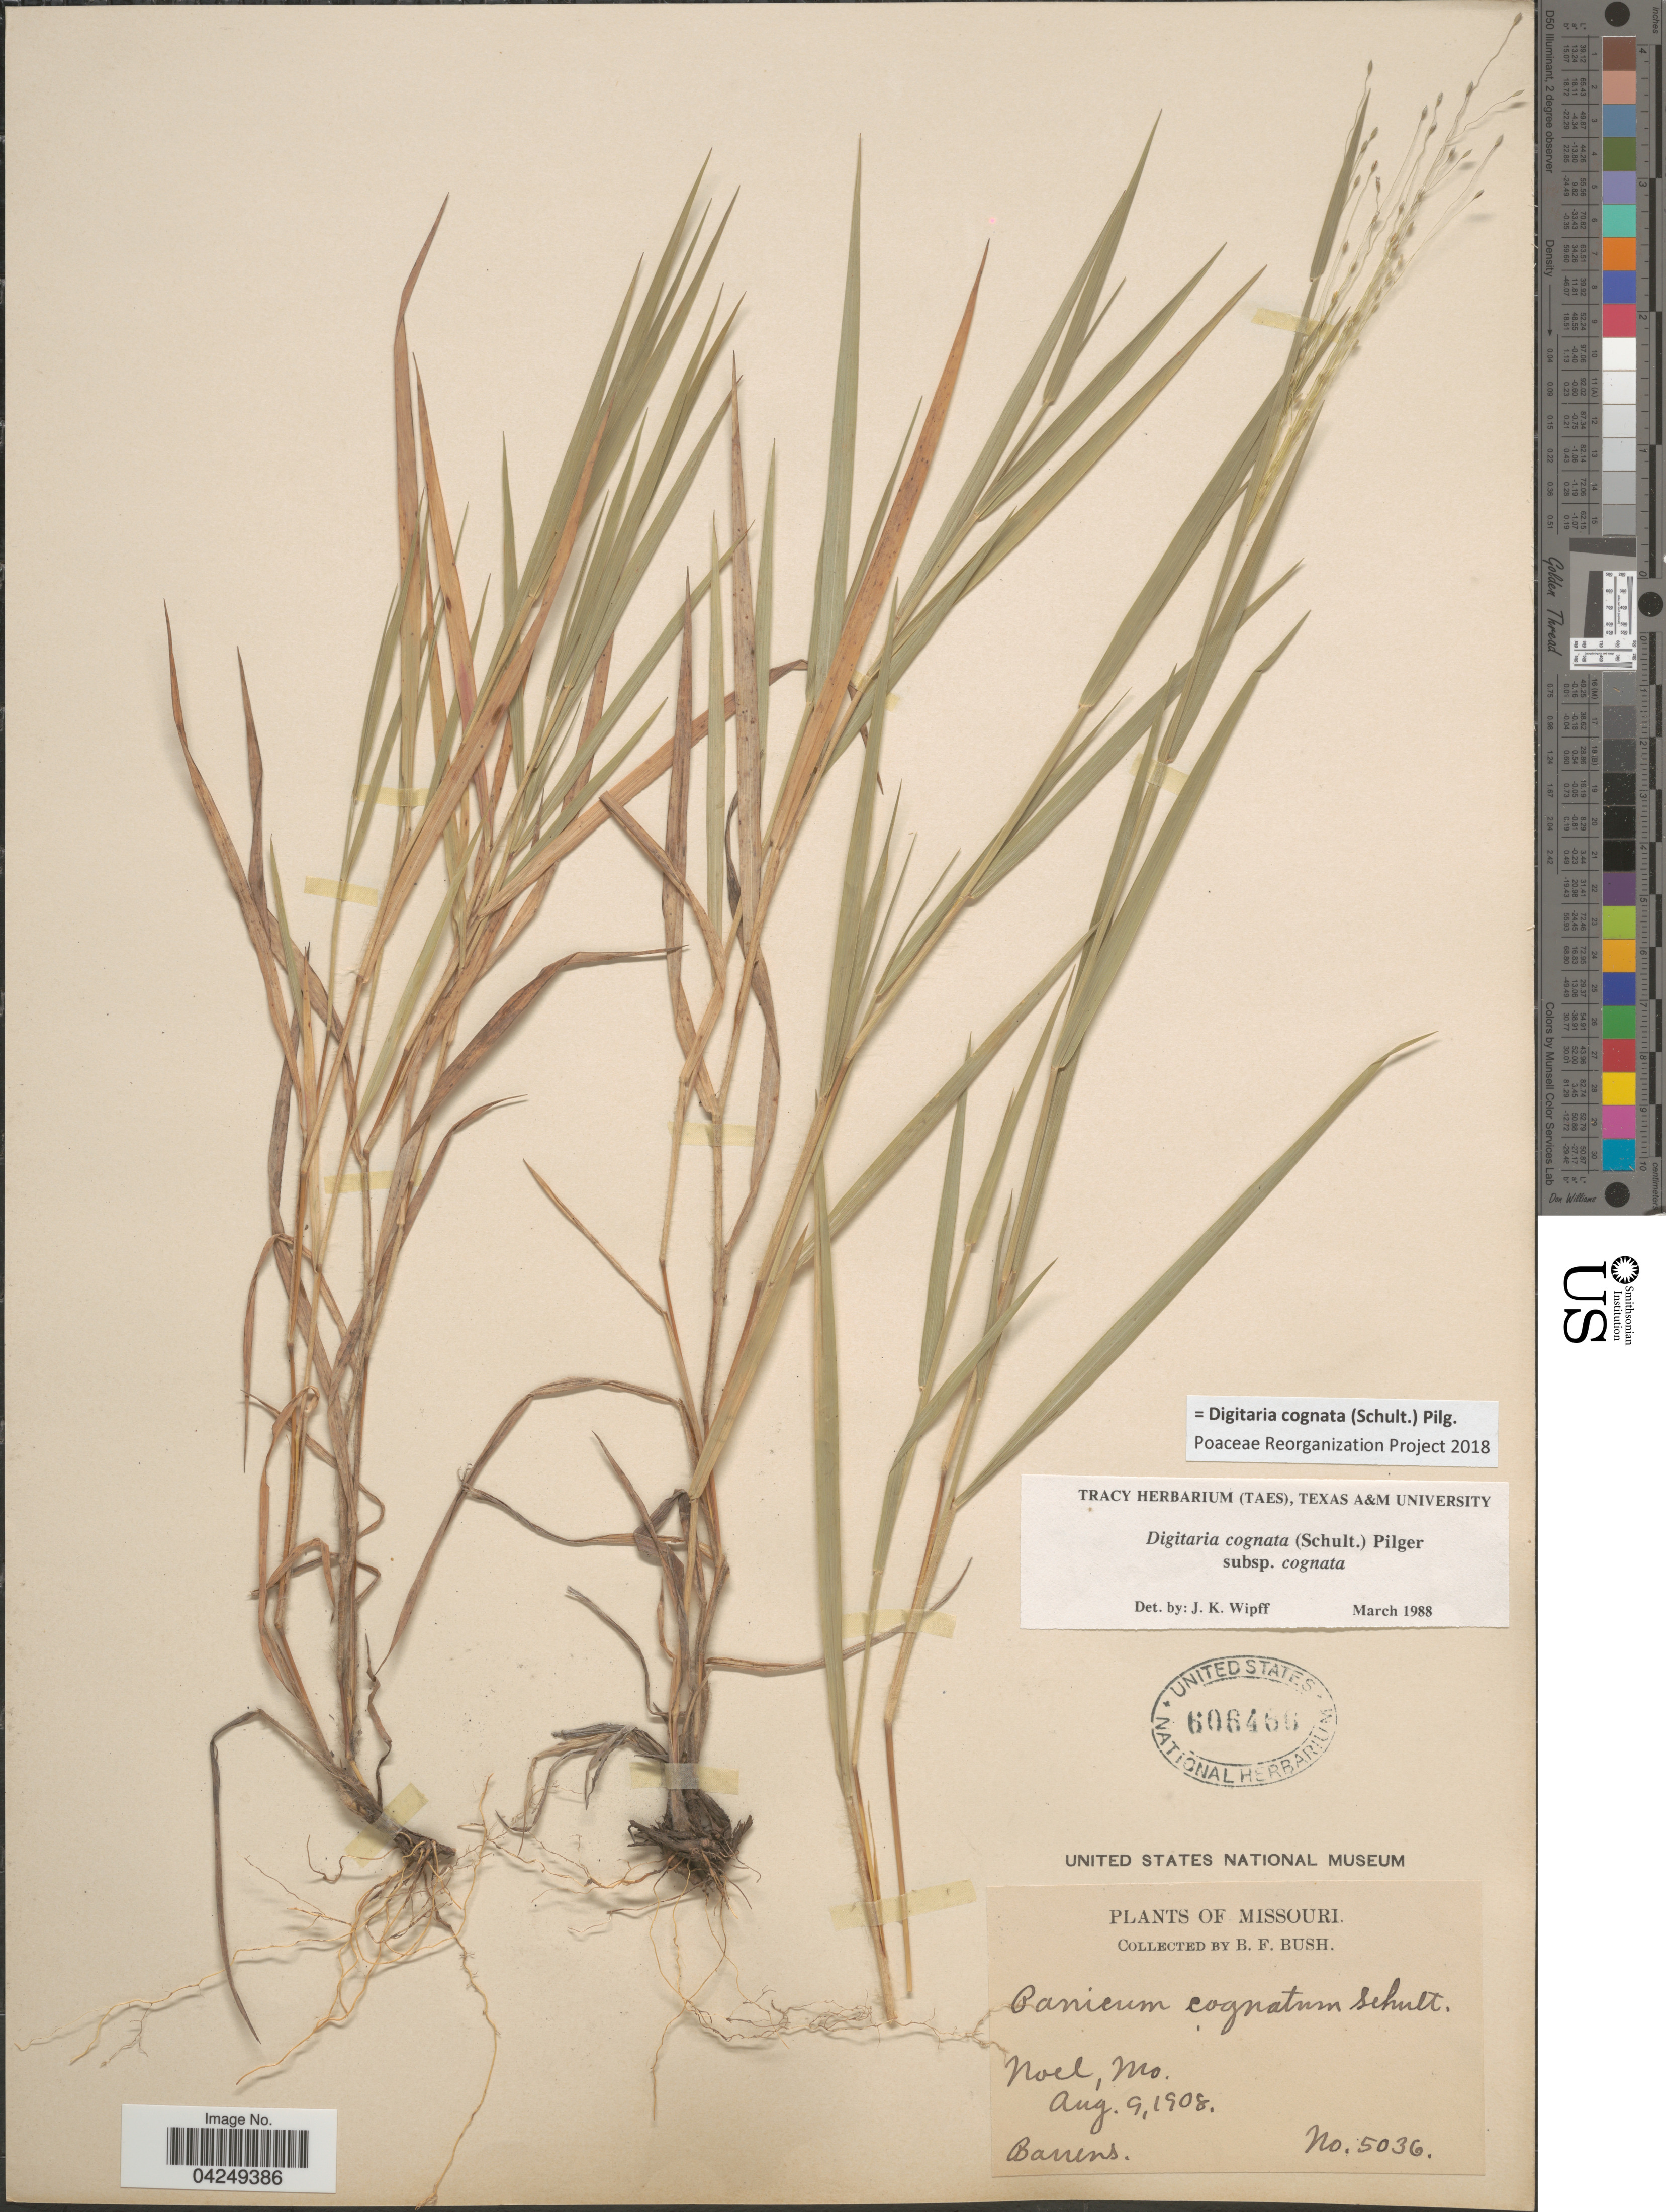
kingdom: Plantae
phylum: Tracheophyta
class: Liliopsida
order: Poales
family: Poaceae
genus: Digitaria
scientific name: Digitaria cognata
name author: (Scult.) Pilg.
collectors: B. F. Bush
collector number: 5036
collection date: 1908-08-09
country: United States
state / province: Missouri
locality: Noel.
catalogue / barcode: US 606466